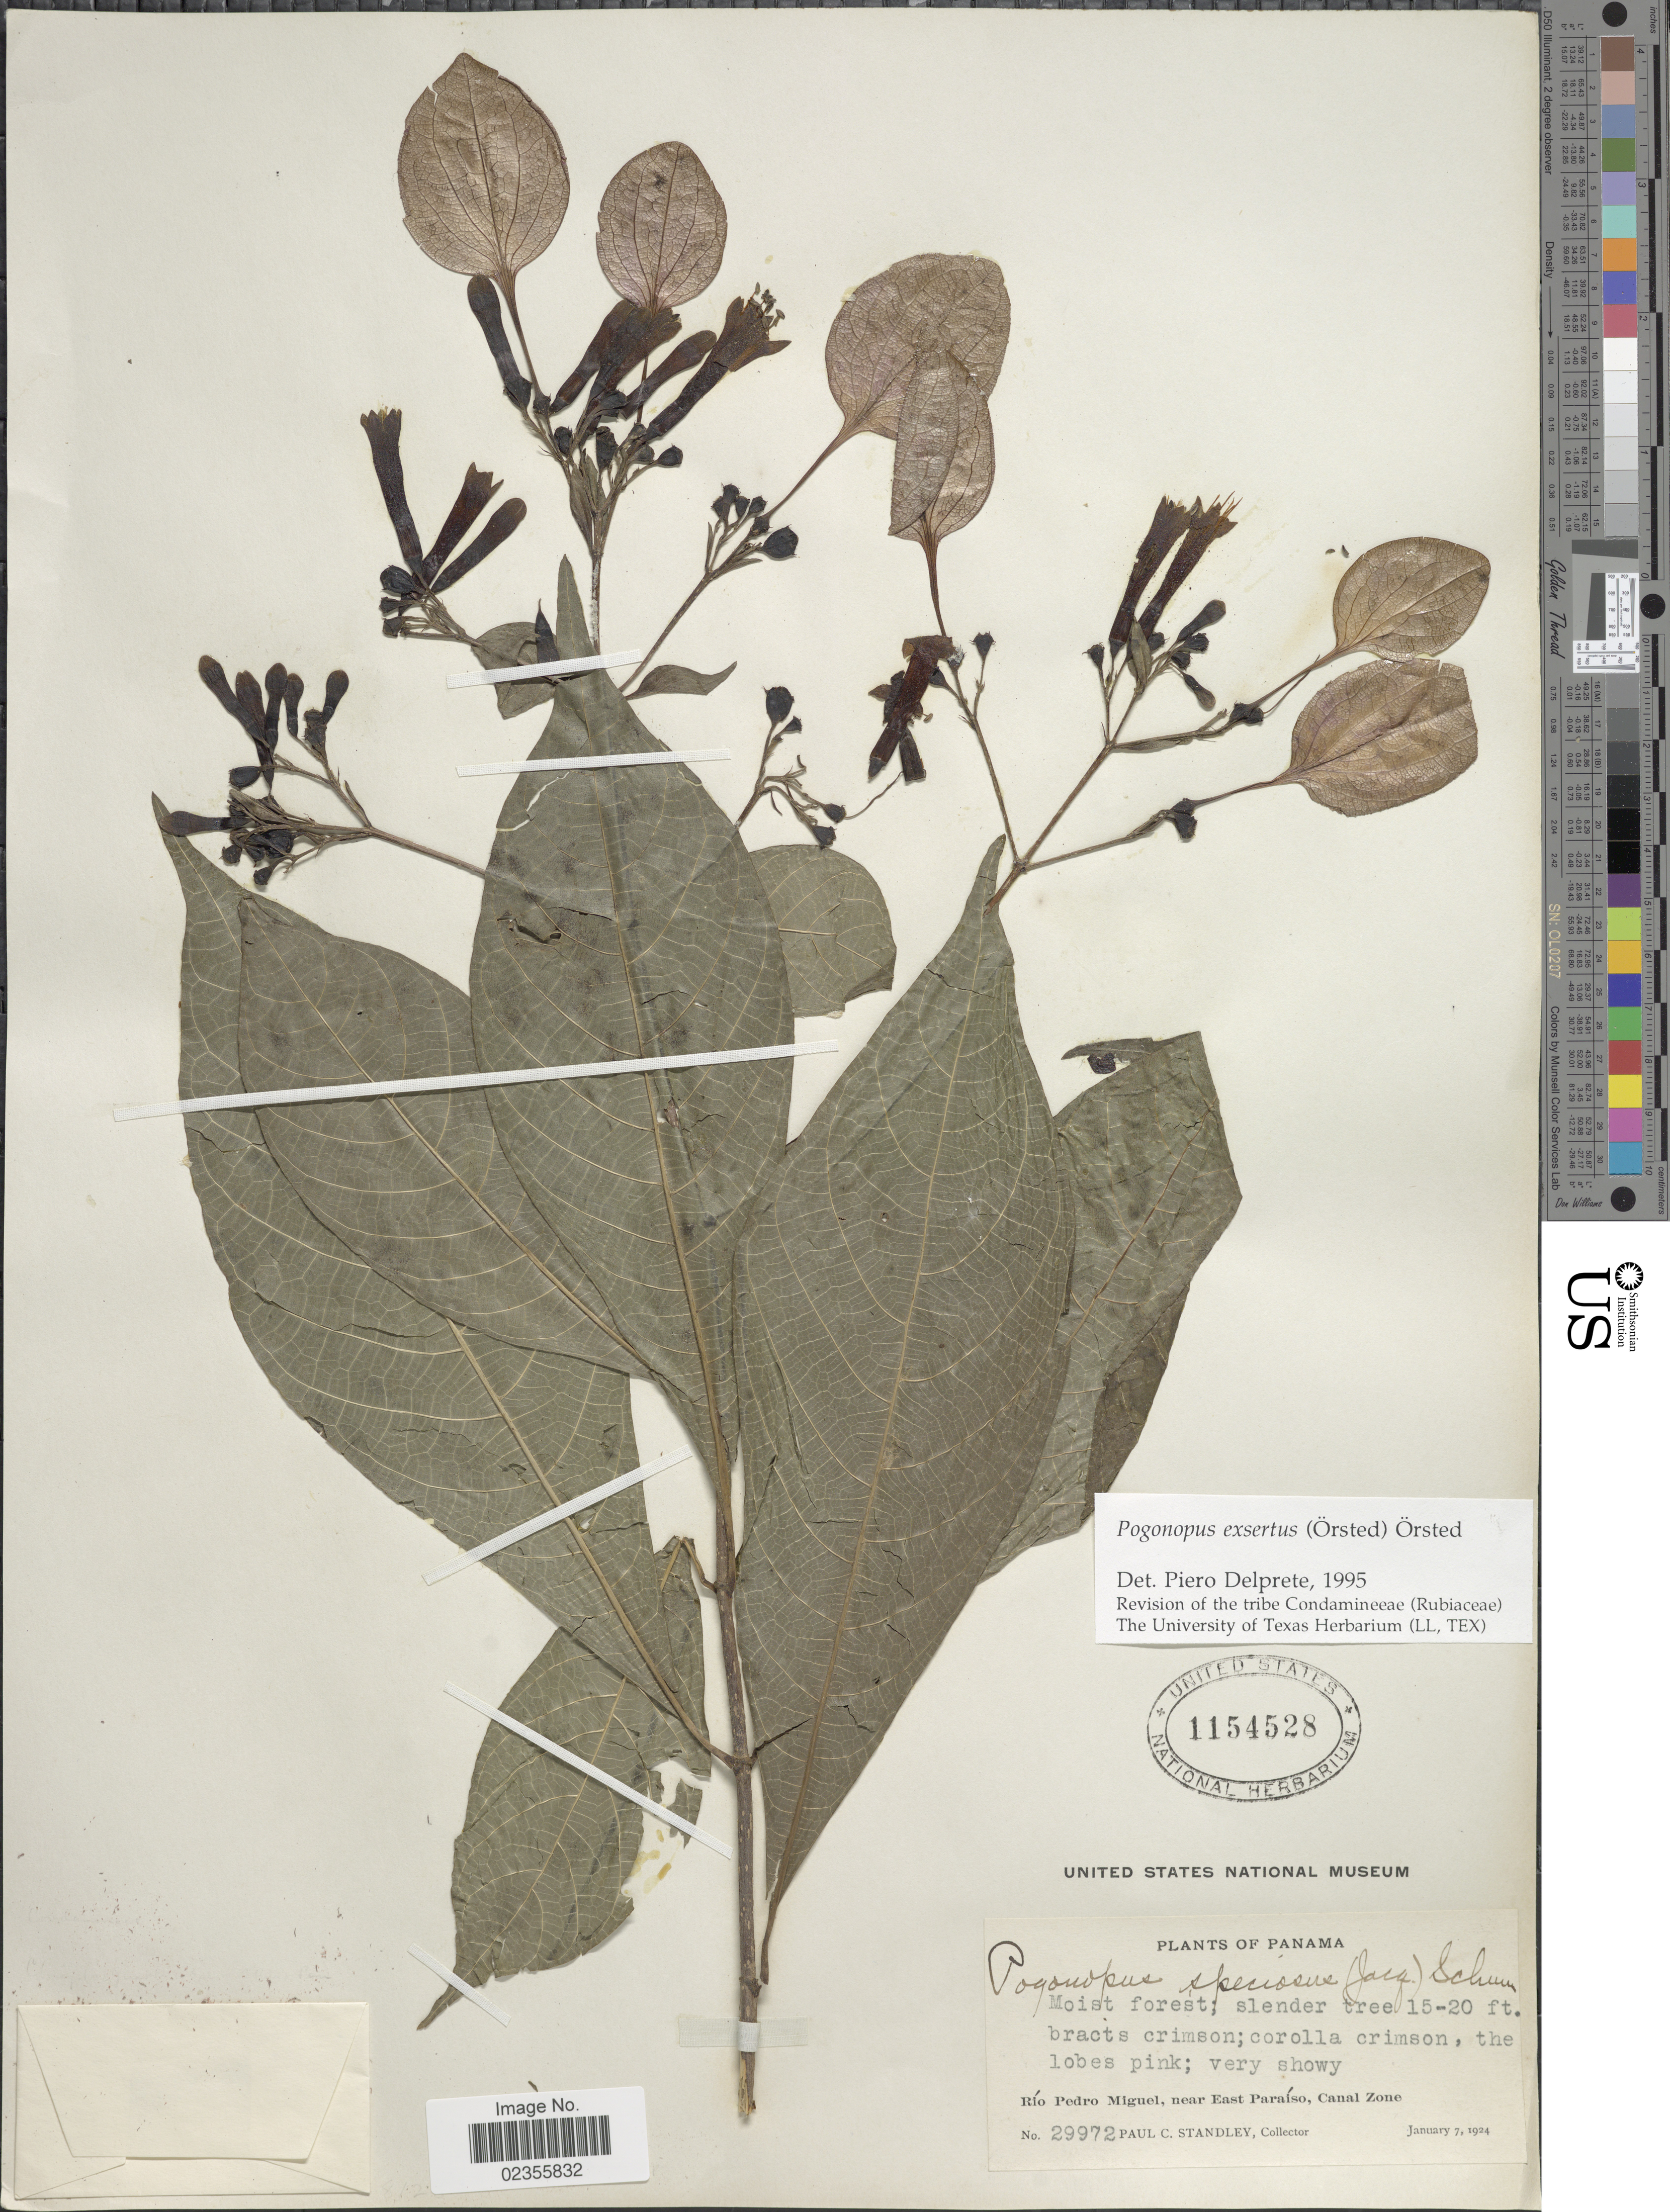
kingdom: Plantae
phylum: Tracheophyta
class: Magnoliopsida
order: Gentianales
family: Rubiaceae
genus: Pogonopus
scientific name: Pogonopus exsertus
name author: (Oerst.) Oerst.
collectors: P. C. Standley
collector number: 29972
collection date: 1924-01-07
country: Panama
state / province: Colón / Panamá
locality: Rio Pedro Miguel, near East Paraiso, Canal Zone.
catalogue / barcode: US 1154528